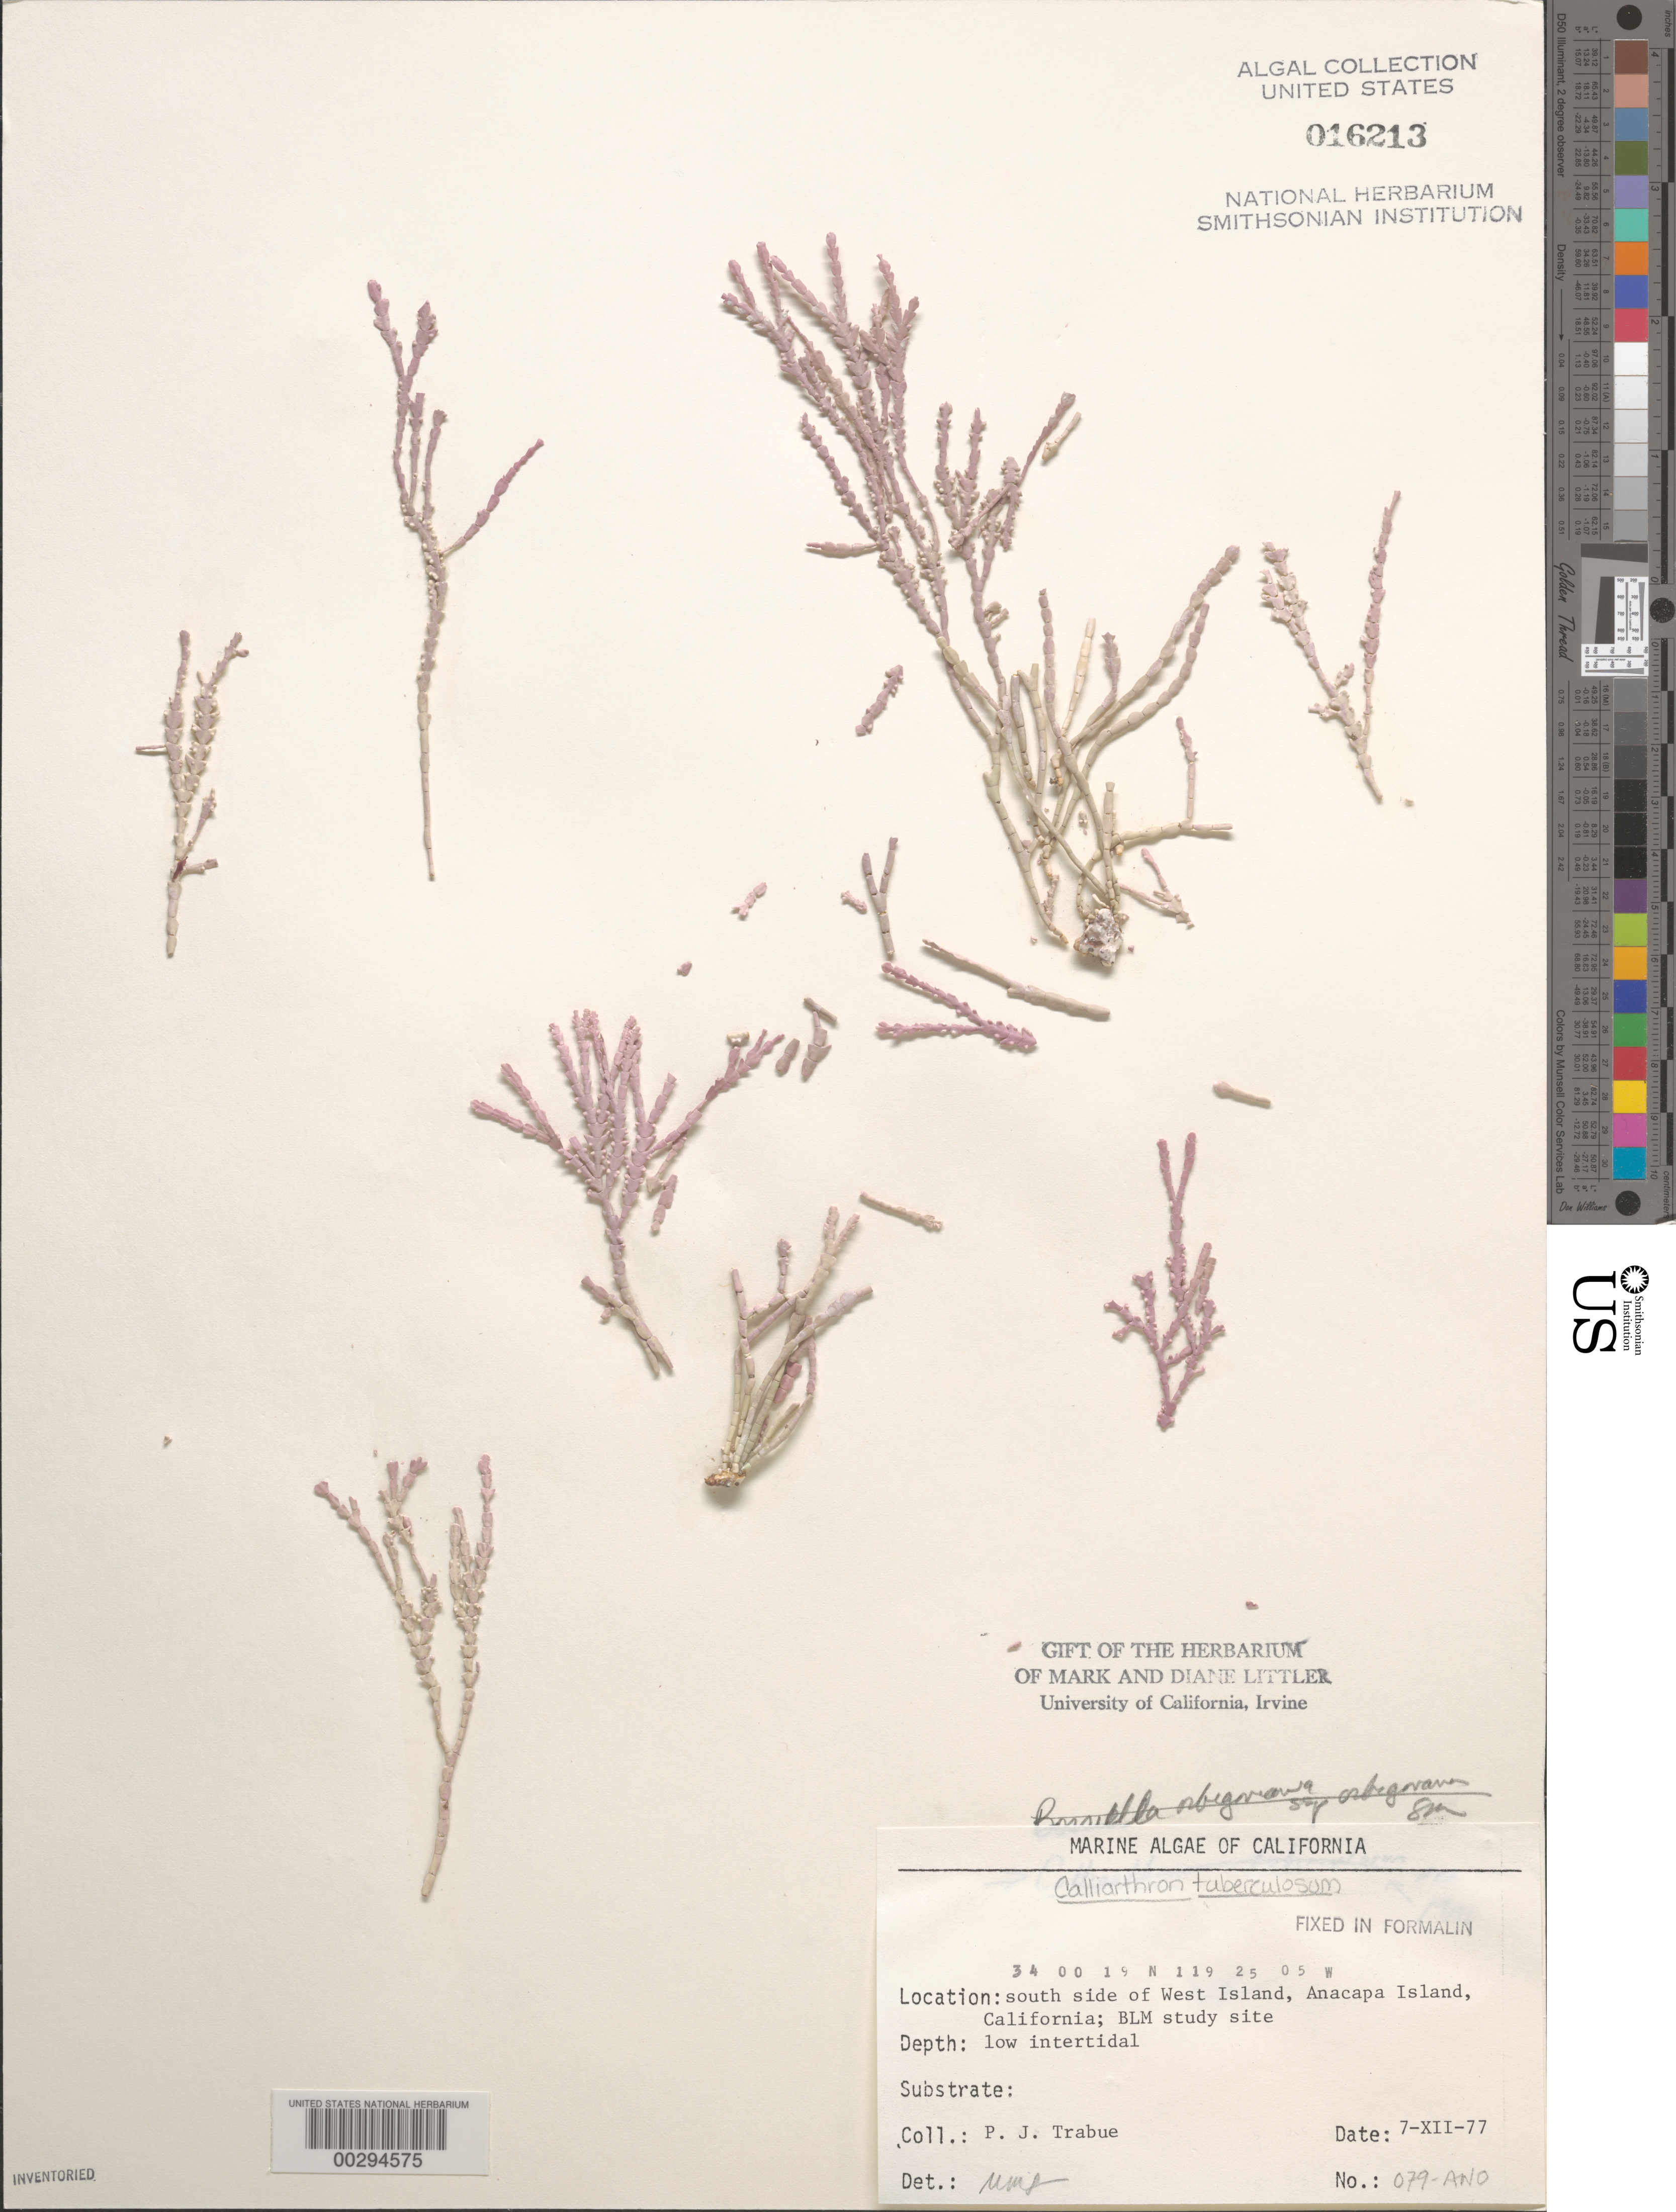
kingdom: Plantae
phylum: Rhodophyta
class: Florideophyceae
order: Corallinales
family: Corallinaceae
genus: Calliarthron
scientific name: Calliarthron tuberculosum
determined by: Murray, S. N.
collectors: P. J. Trabue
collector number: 079-ANO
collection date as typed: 07 Dec 1977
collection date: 1977-12-07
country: United States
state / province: California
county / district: Ventura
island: Anacapa Island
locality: South side of west island, near Cat Rock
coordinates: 34 00'19"N, 119 25'05"W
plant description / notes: BLM-SOCALBIGHT Rocky Intertidal Survey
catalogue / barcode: US 16213